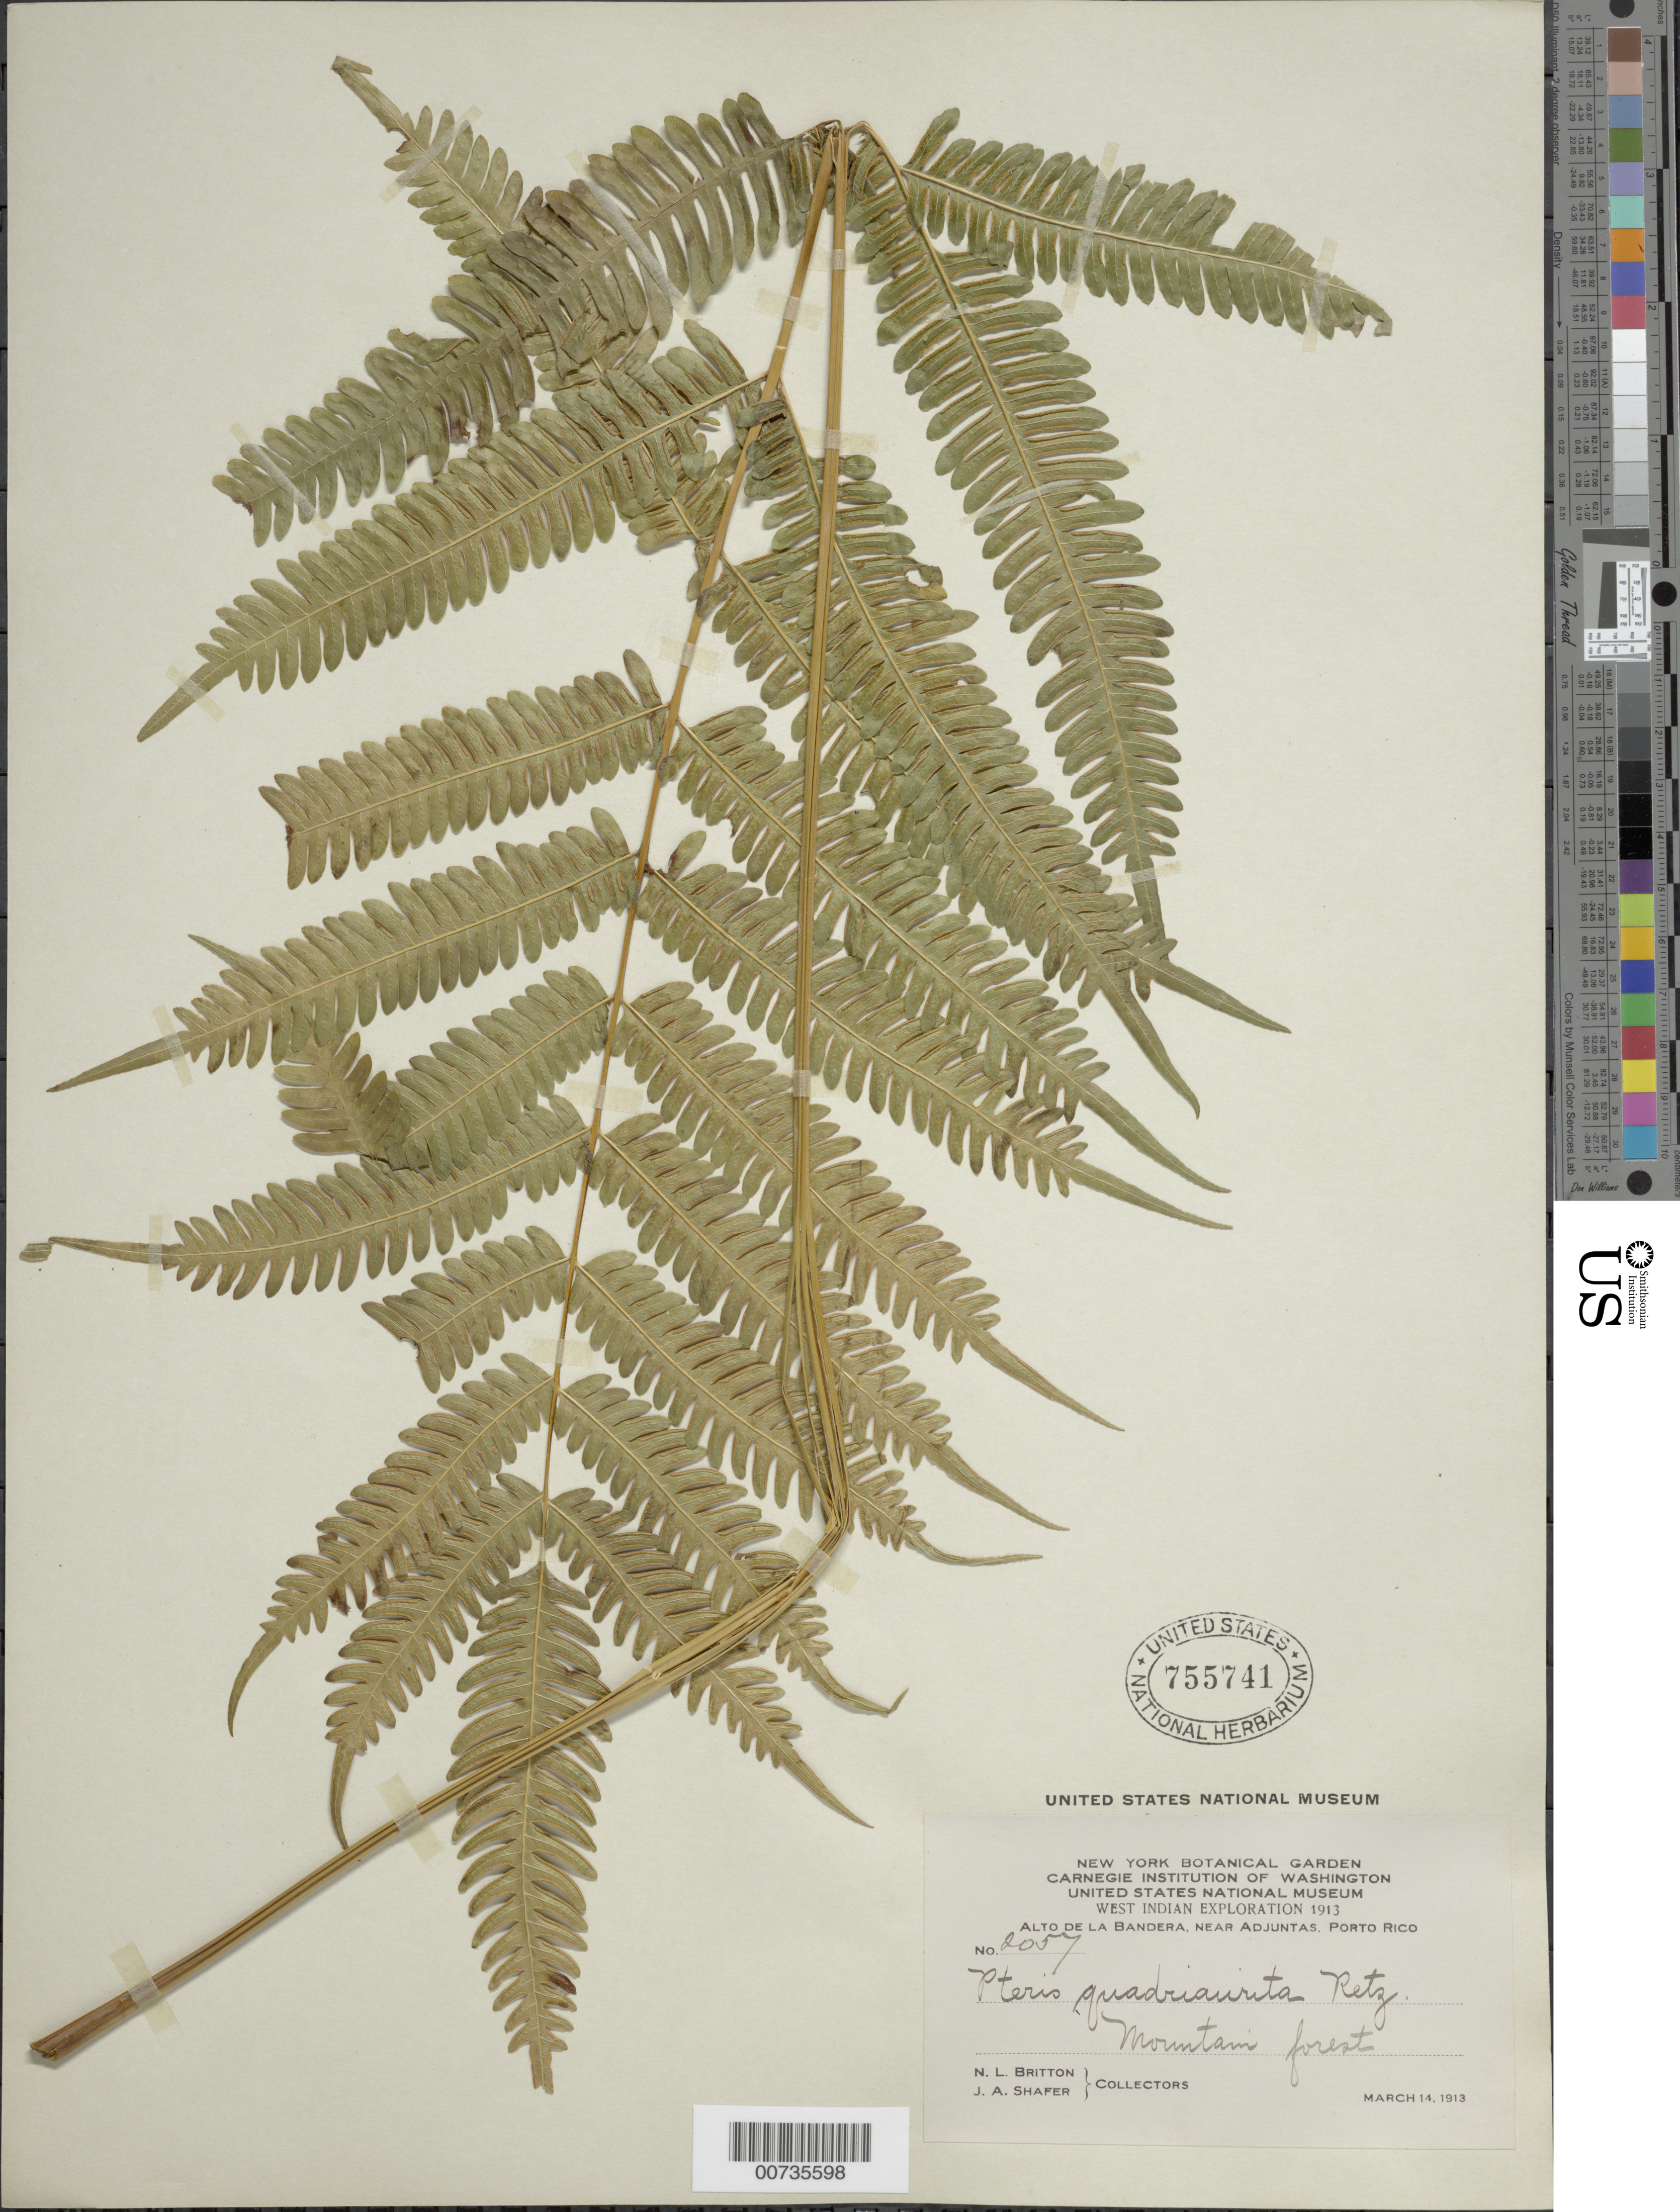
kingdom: Plantae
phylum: Tracheophyta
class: Polypodiopsida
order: Polypodiales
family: Pteridaceae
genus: Pteris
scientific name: Pteris quadriaurita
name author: Retz.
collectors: N. Britton & J. A. Shafer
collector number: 2057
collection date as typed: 14 Mar 1913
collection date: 1913-03-14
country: Puerto Rico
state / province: Adjuntas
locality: Alto de la Bandera, near Adjuntas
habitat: Mountain forest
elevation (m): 700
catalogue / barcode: US 755741